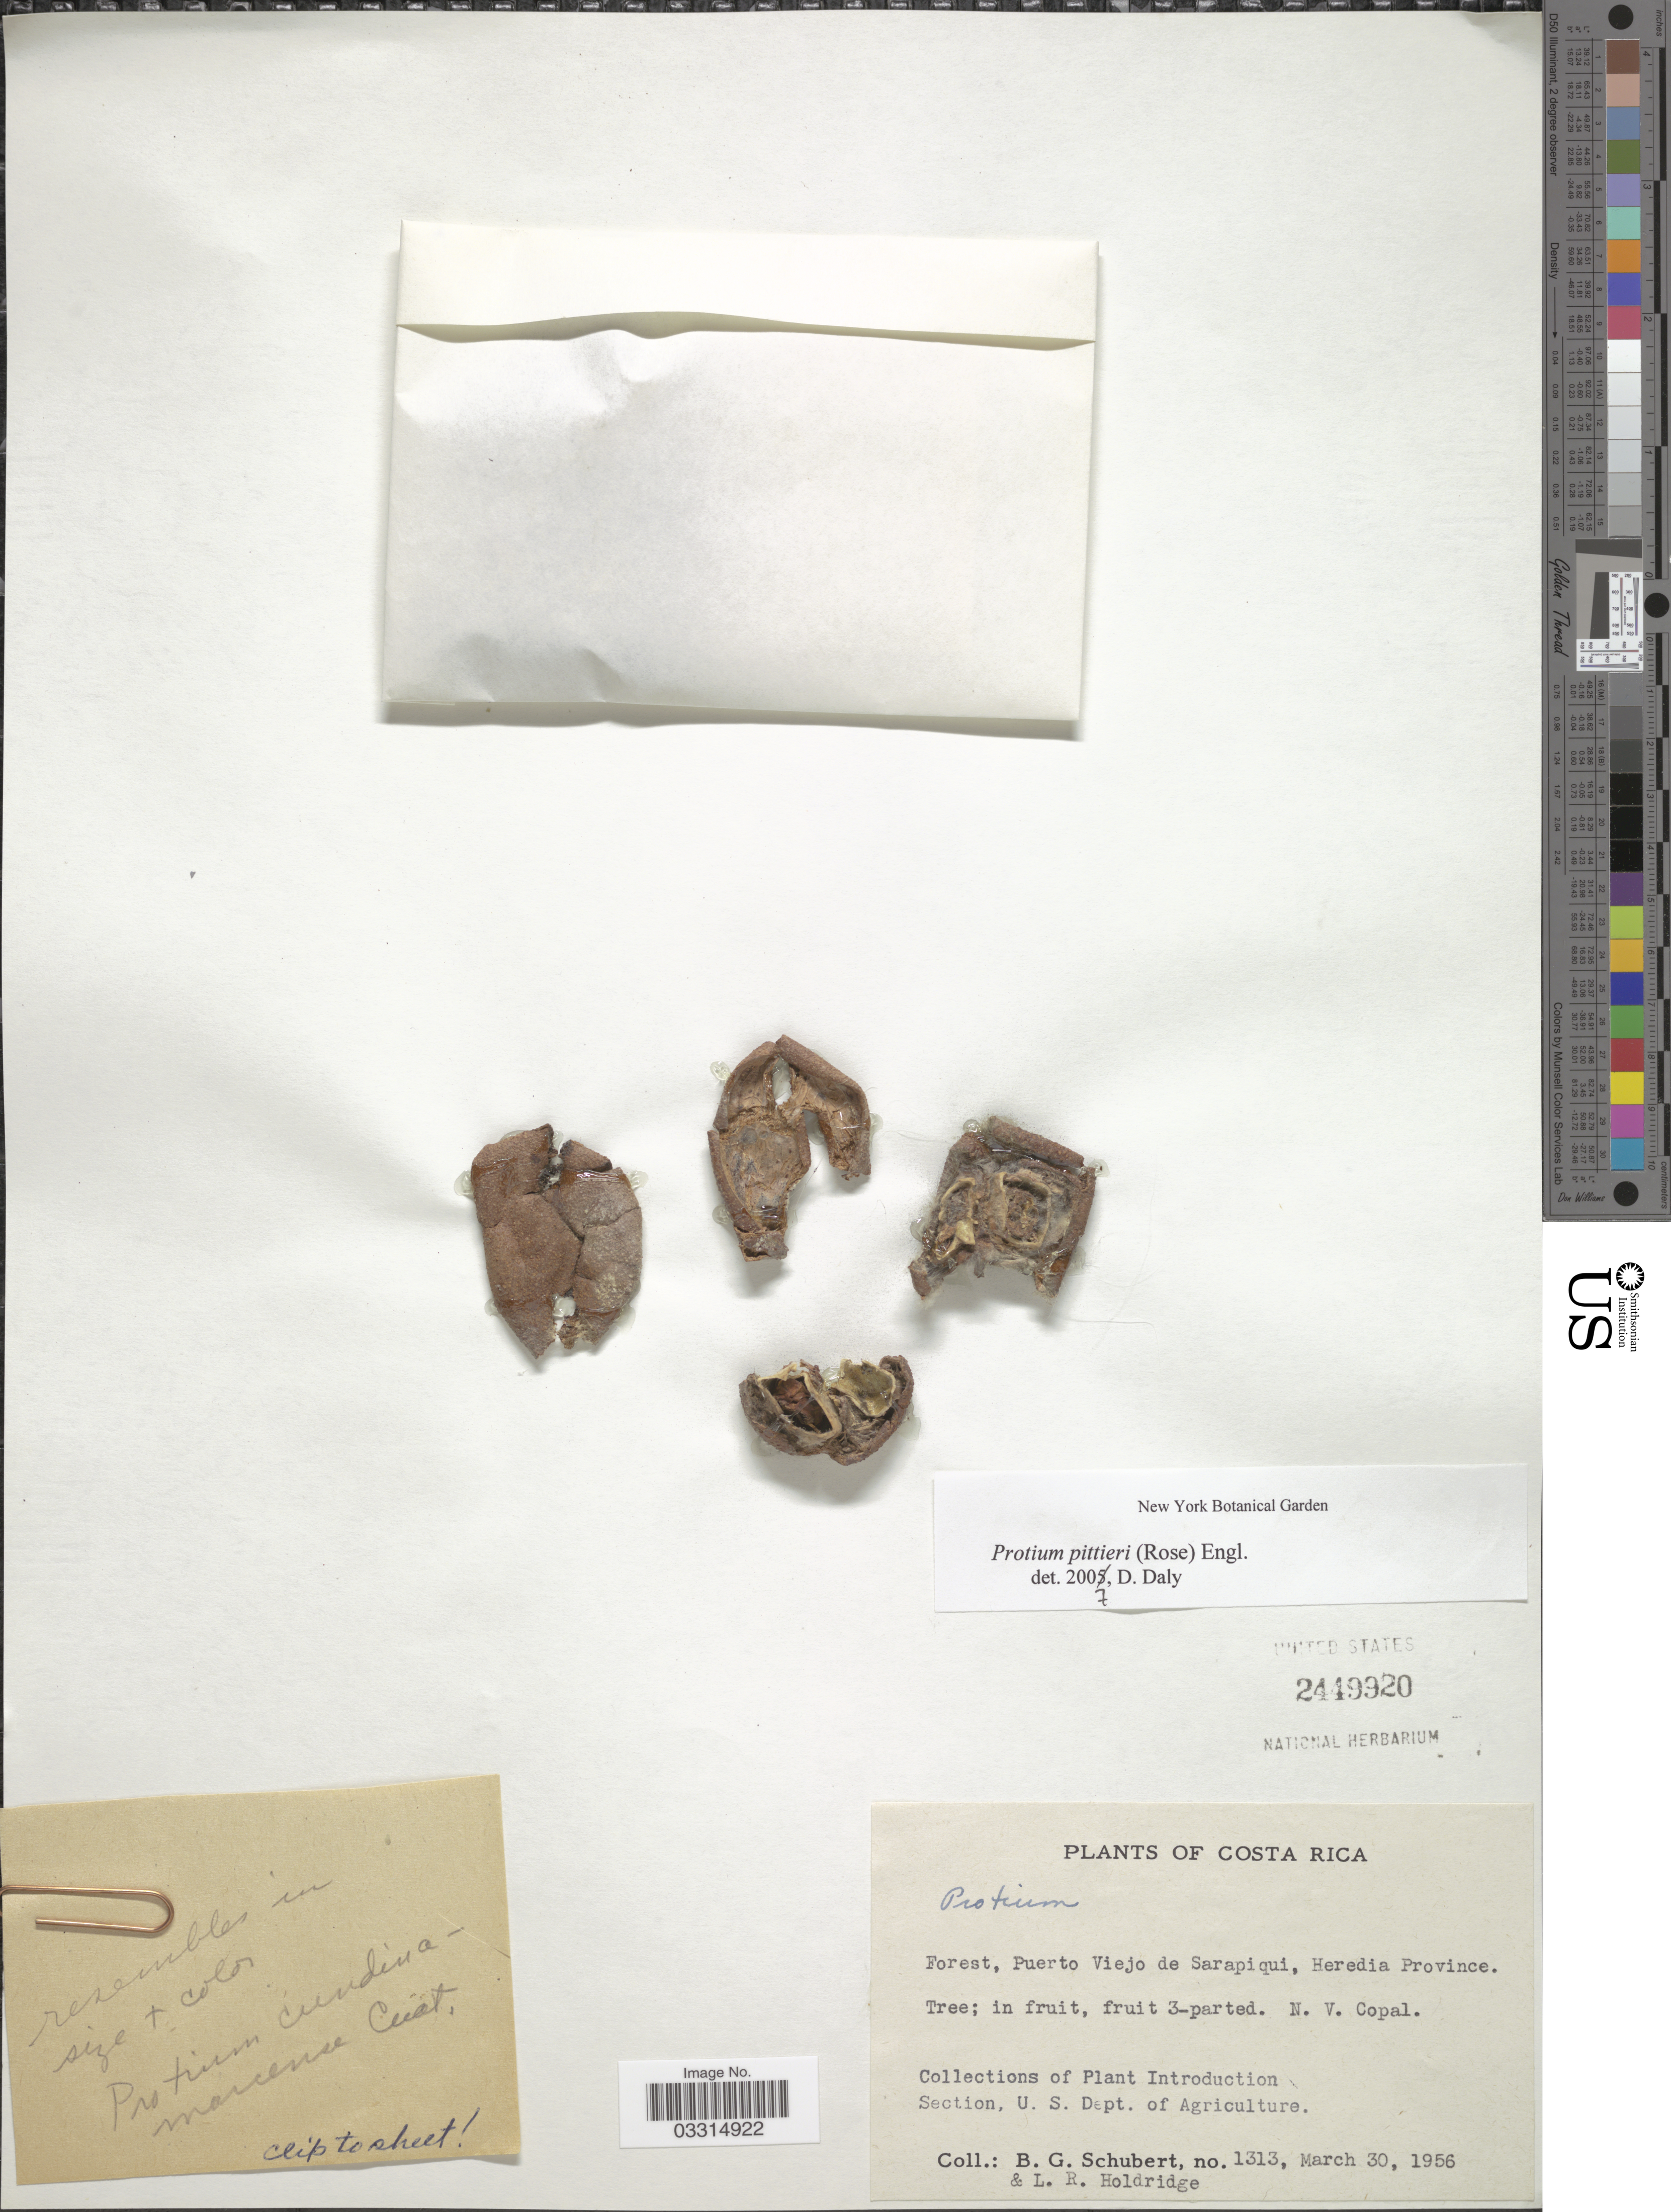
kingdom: Plantae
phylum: Tracheophyta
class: Magnoliopsida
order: Sapindales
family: Burseraceae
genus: Protium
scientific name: Protium unifoliolatum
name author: Engl.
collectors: B. Schubert & L. Holdridge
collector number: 1313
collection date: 1956-03-30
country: Costa Rica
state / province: Heredia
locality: Forest, Puerto Viejo de Sarapiqui.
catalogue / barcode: US 2449920